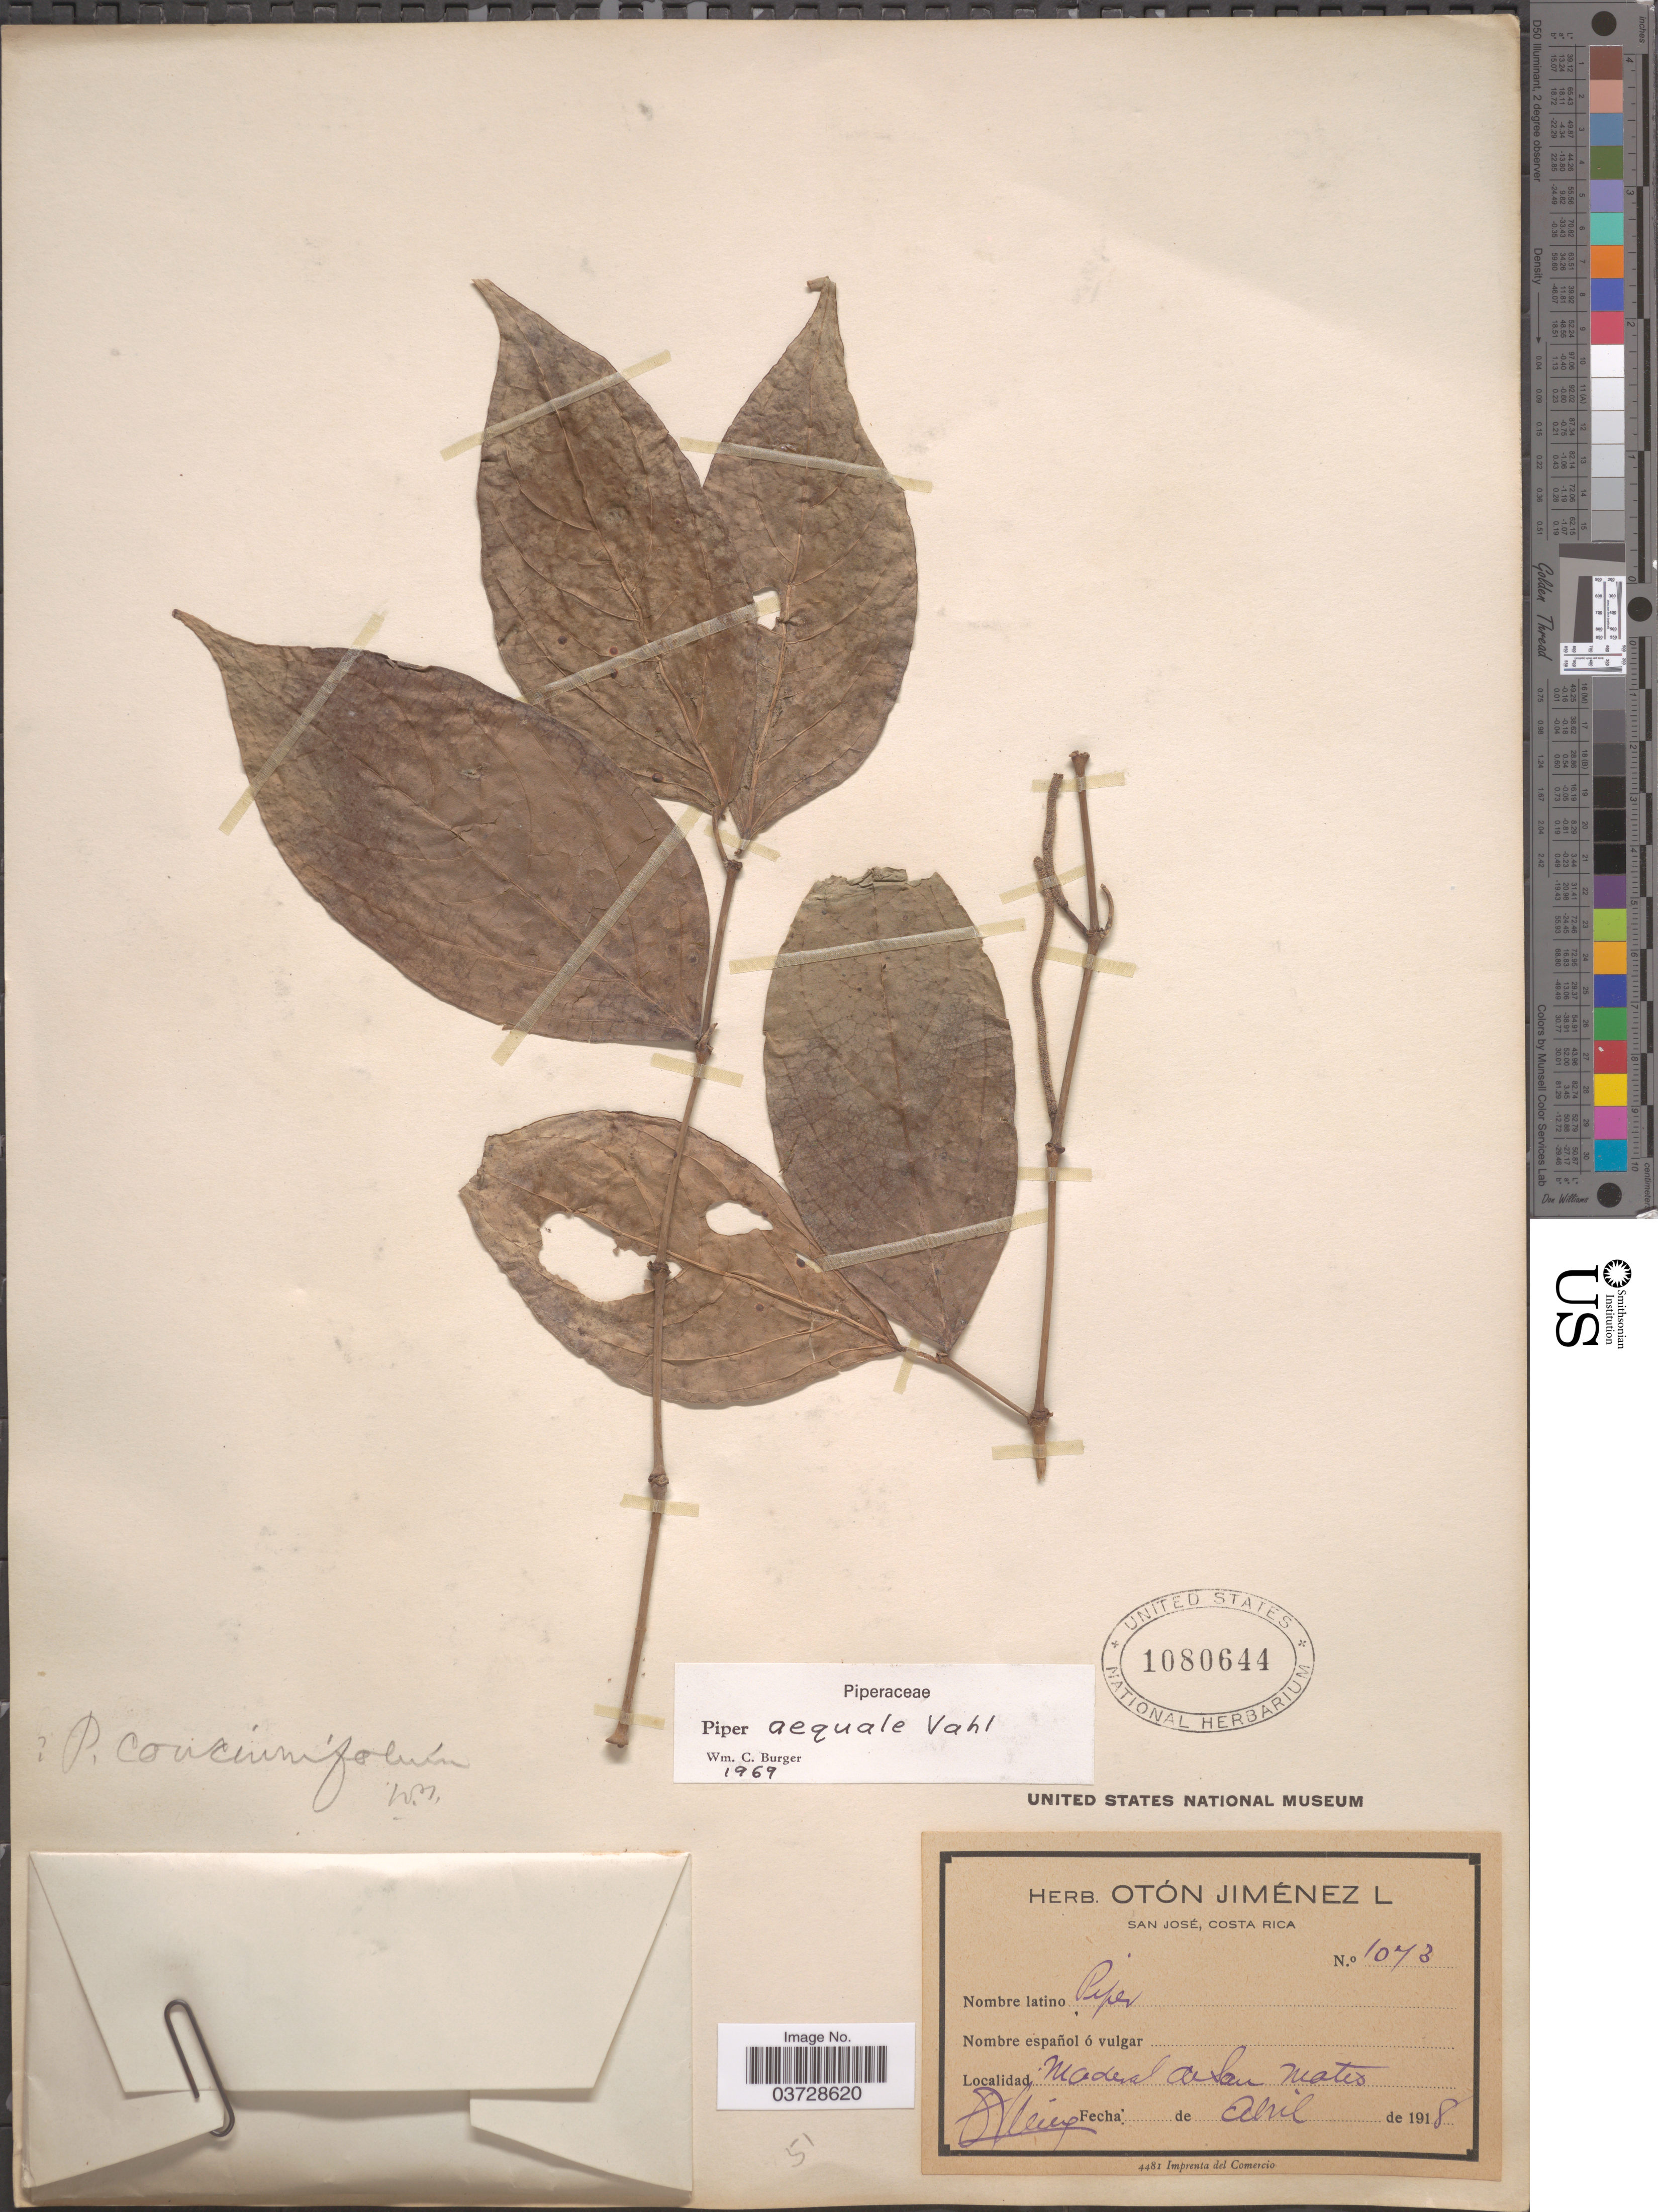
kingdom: Plantae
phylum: Tracheophyta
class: Magnoliopsida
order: Piperales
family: Piperaceae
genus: Piper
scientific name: Piper aequale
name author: Vahl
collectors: O. Jiménez L.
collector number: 1073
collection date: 1918-04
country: Costa Rica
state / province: San José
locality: Madera a San Mateo.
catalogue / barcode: US 1080644